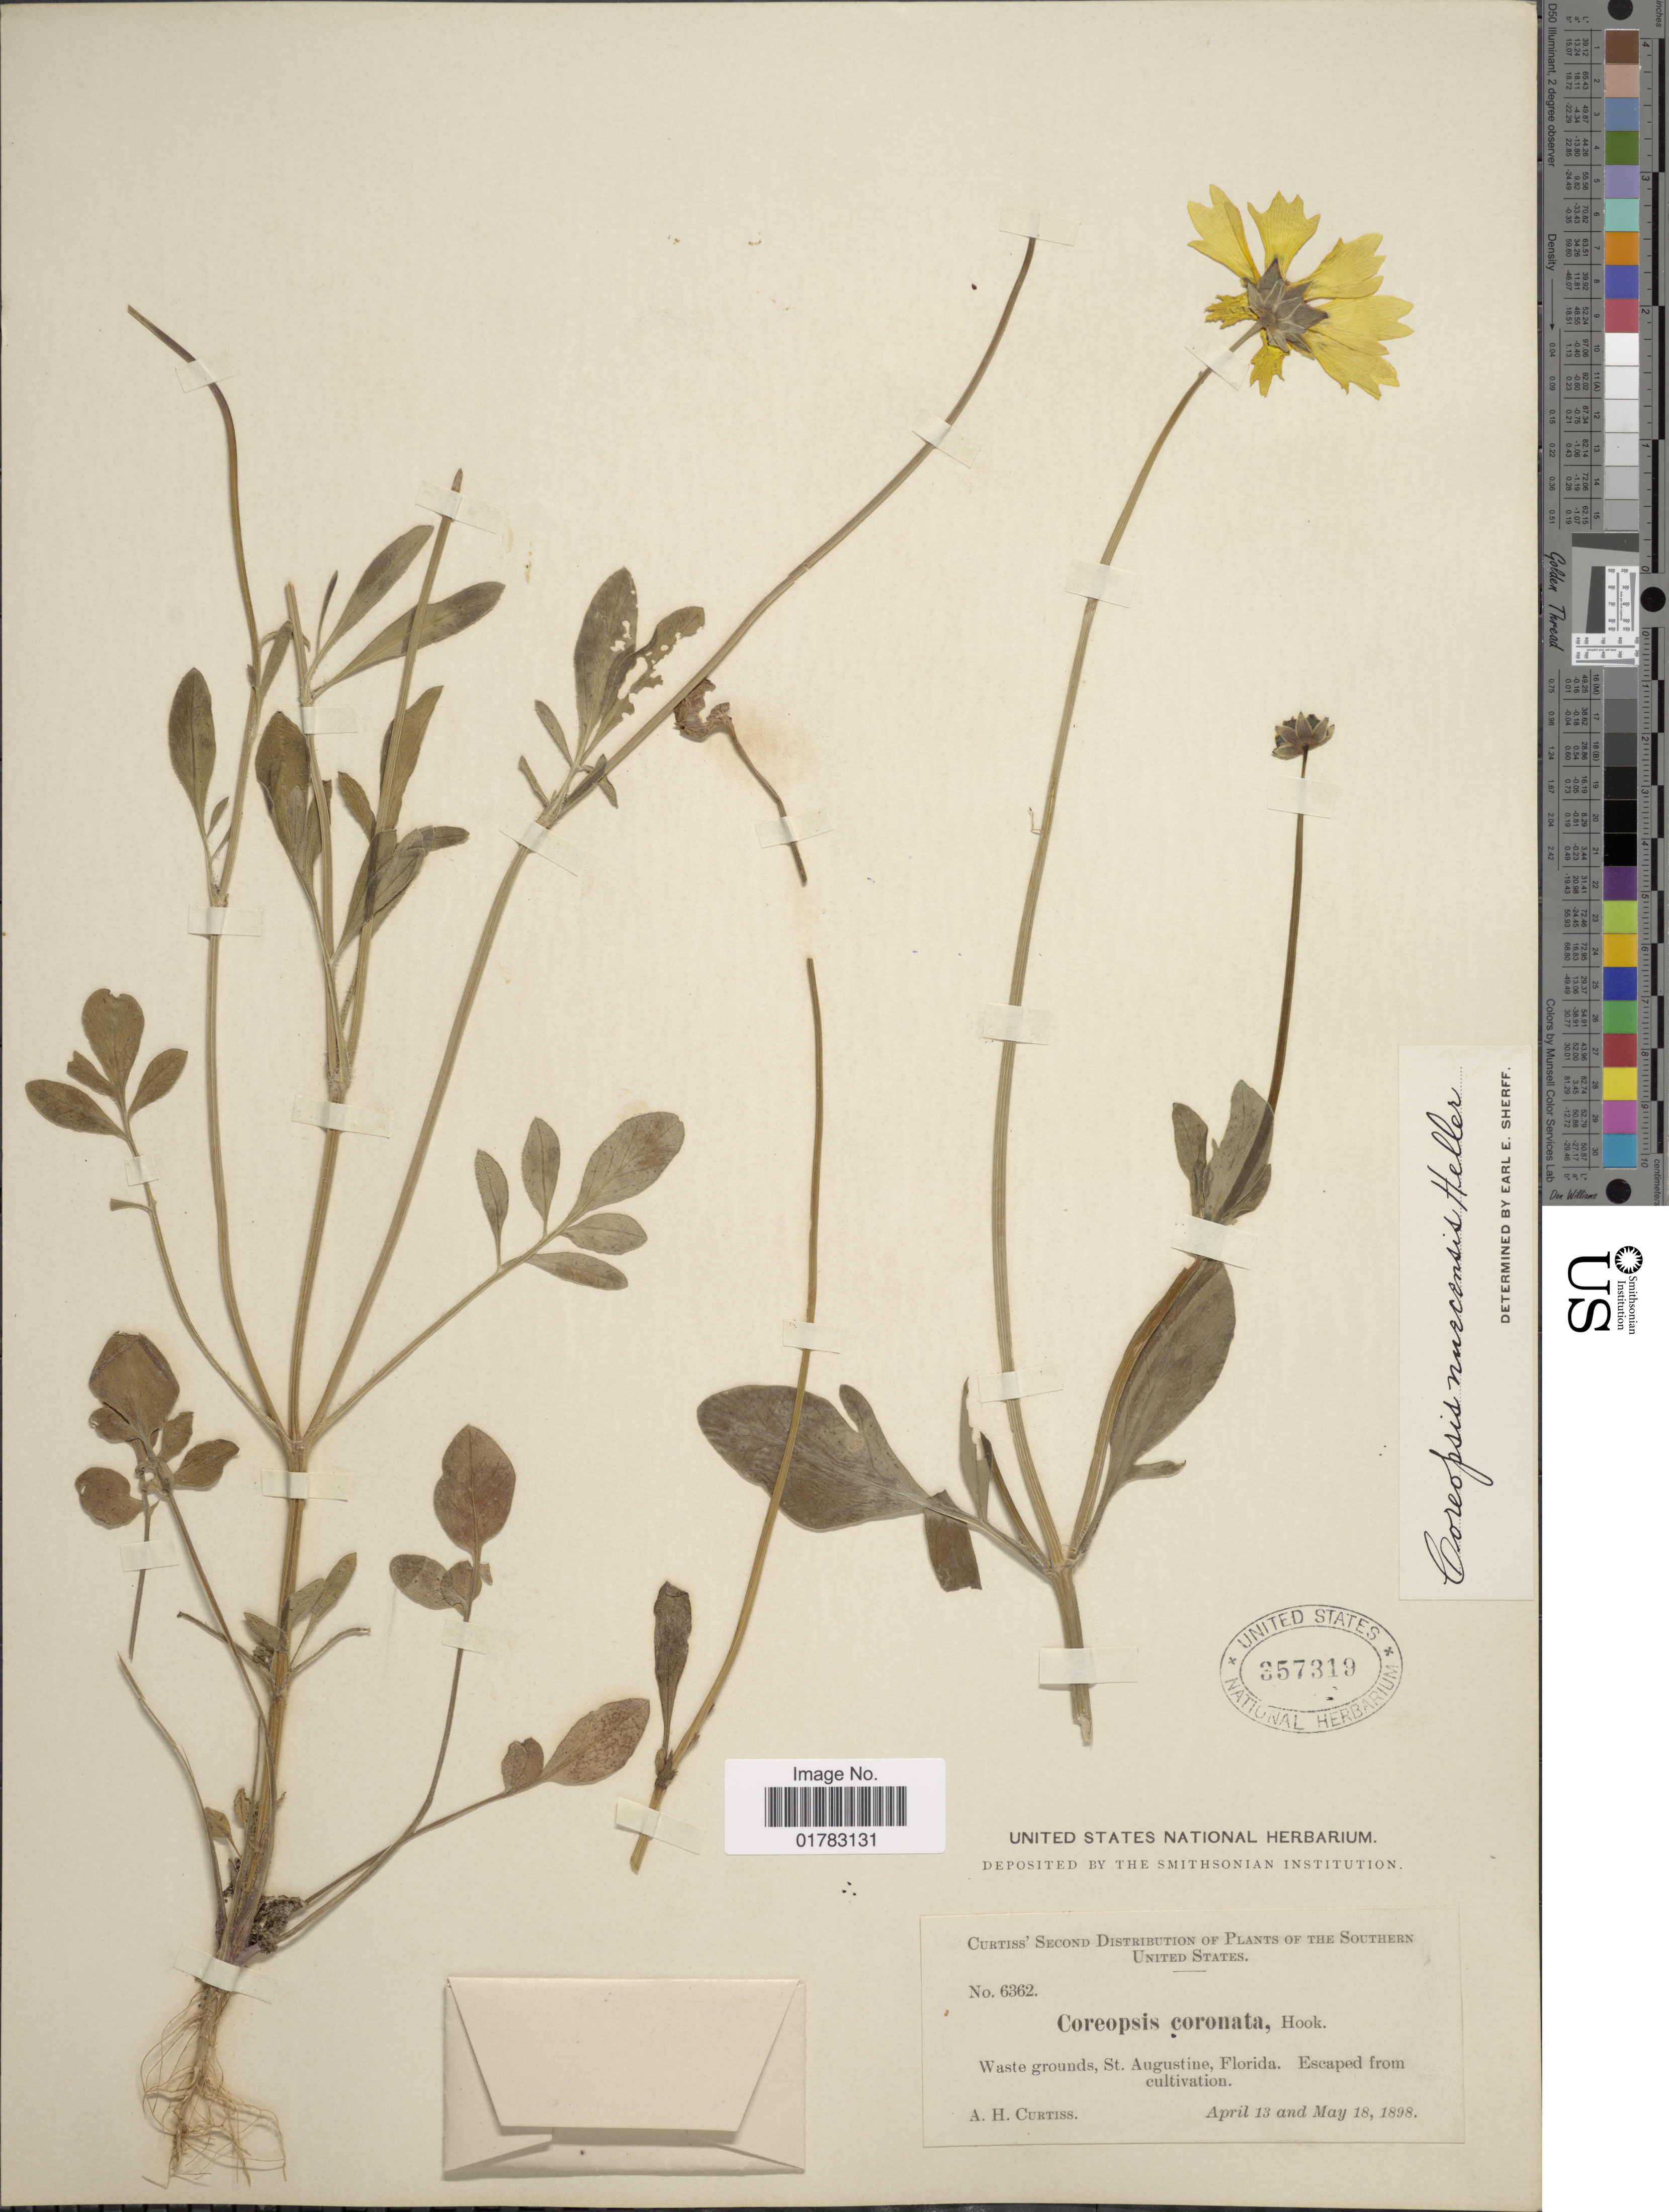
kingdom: Plantae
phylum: Tracheophyta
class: Magnoliopsida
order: Asterales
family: Asteraceae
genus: Coreopsis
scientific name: Coreopsis nuecensis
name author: A. Heller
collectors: A. H. Curtiss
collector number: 6362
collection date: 1898-04-13/1898-05-18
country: United States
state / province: Florida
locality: Southern United States, waste grounds, St. Augustine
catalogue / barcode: US 357319